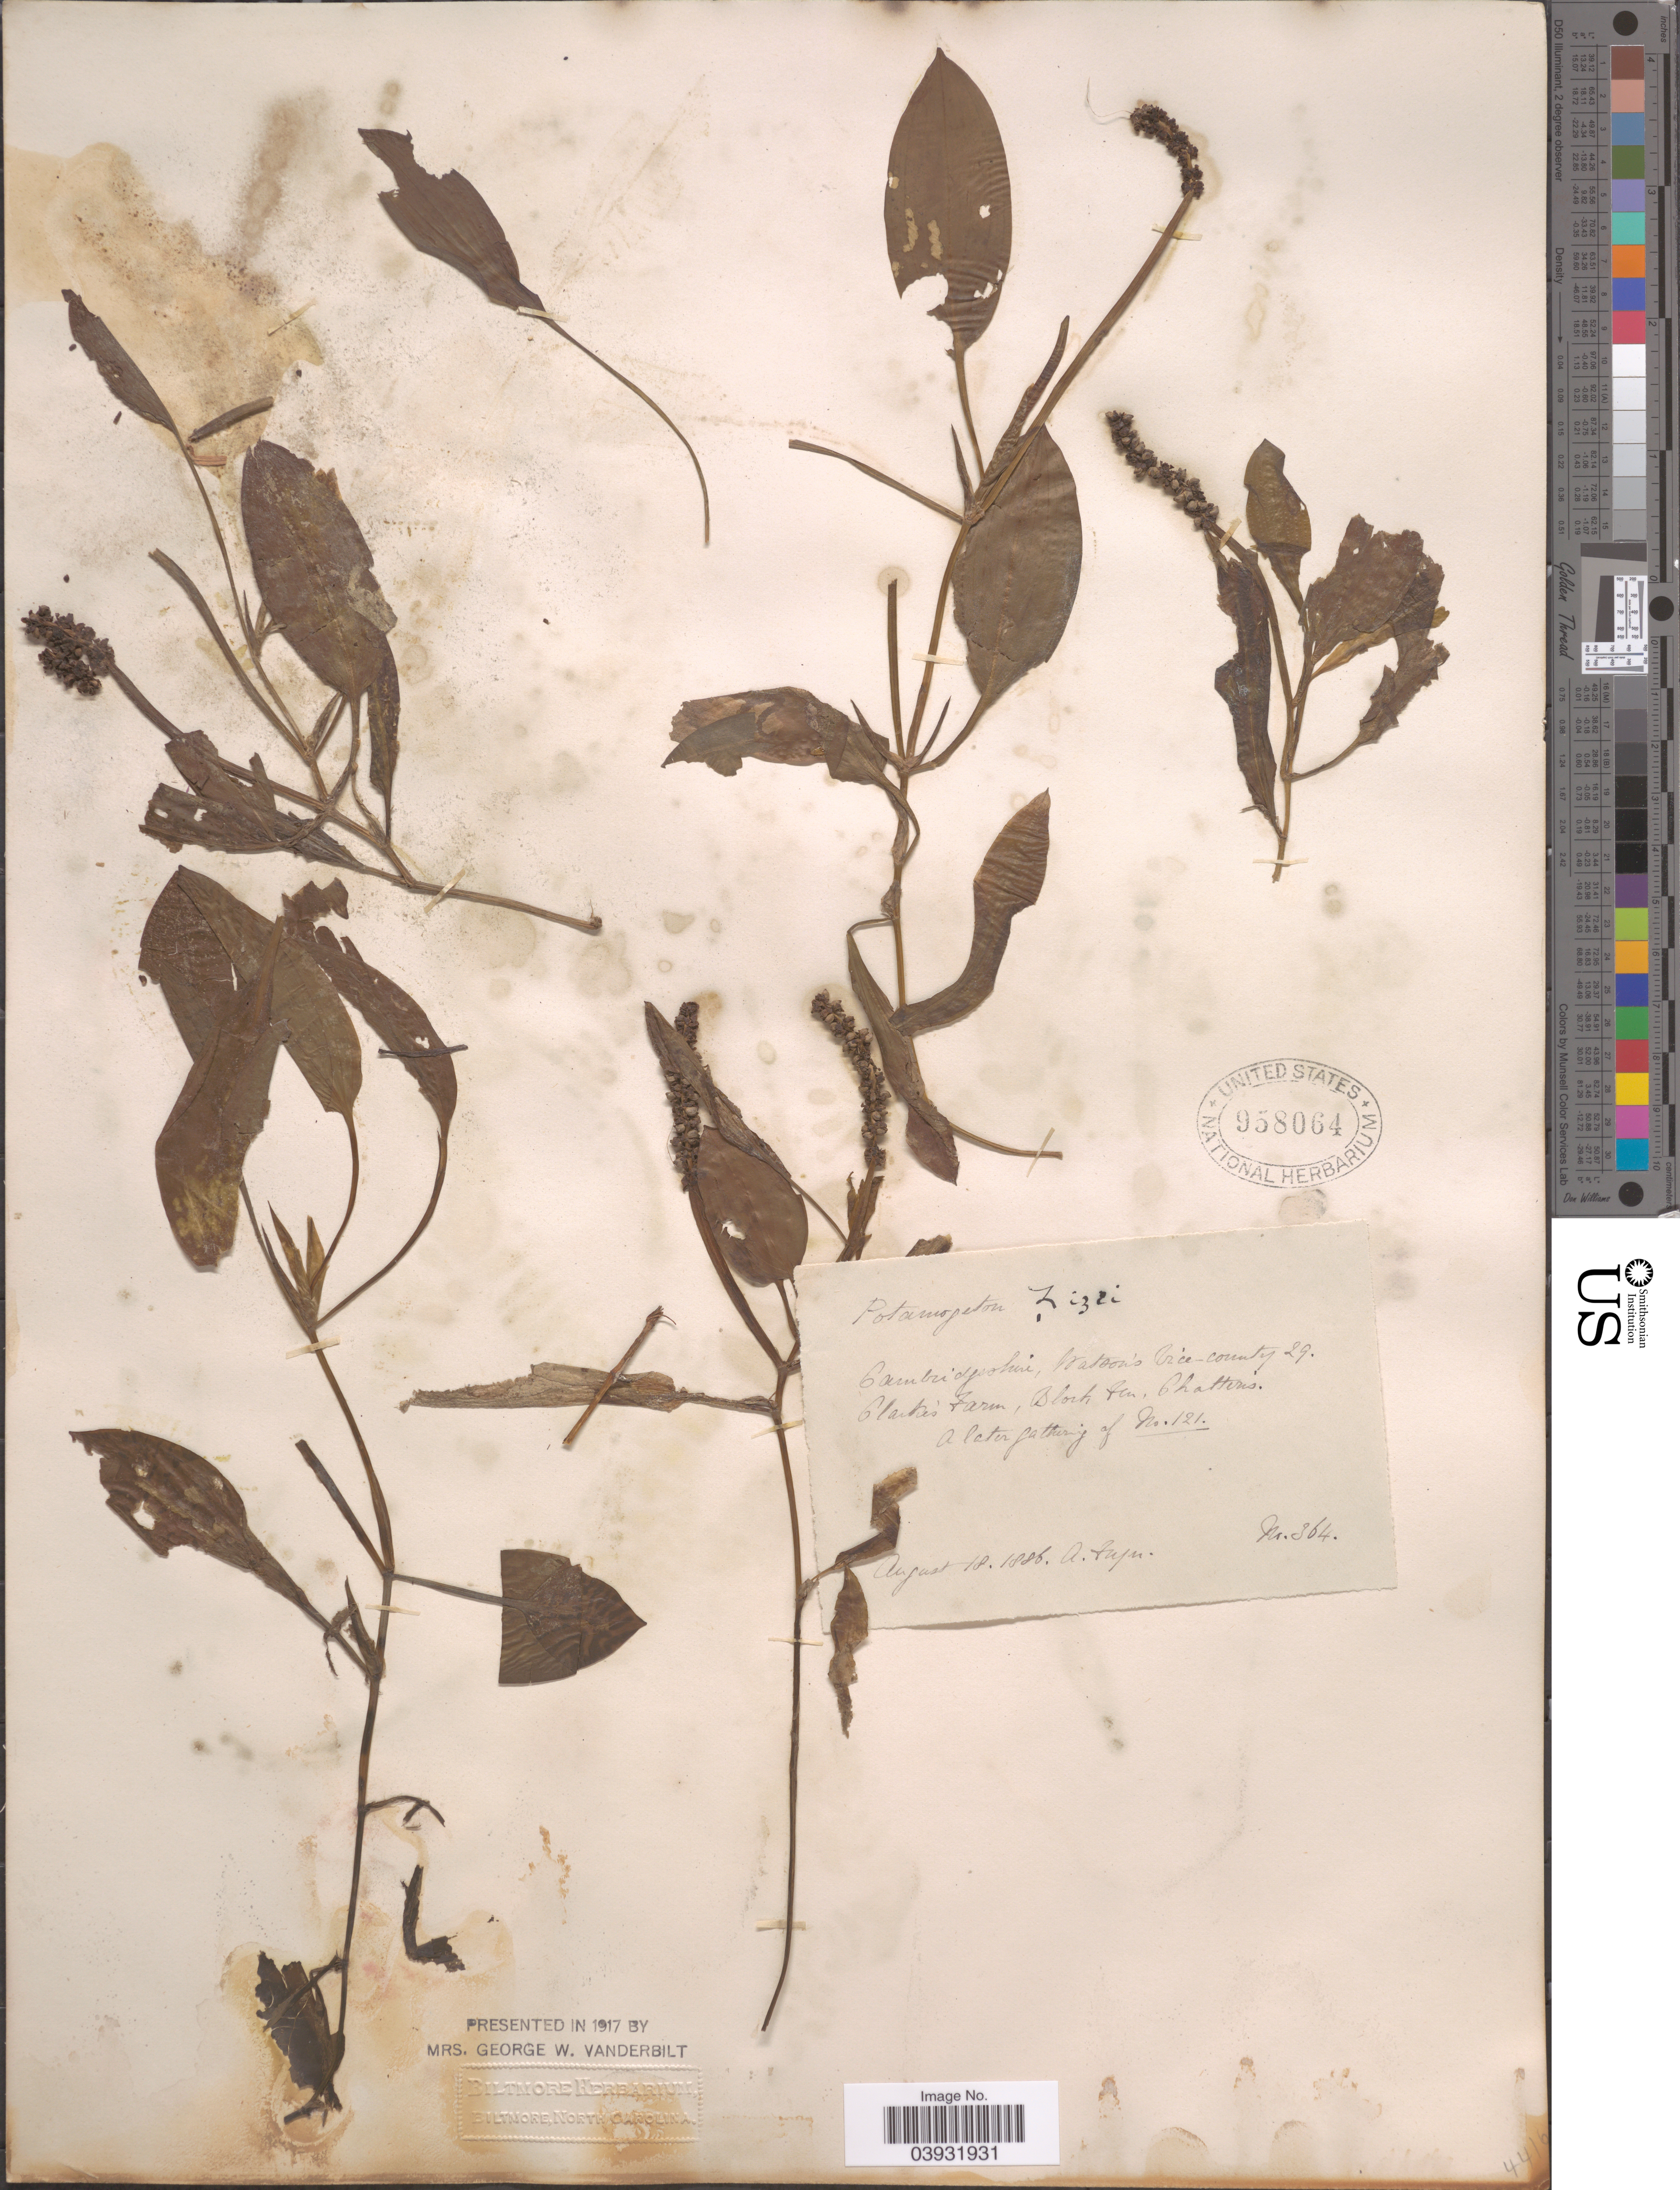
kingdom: Plantae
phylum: Tracheophyta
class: Liliopsida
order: Alismatales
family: Potamogetonaceae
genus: Potamogeton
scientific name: Potamogeton alpinus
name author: Balb.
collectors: A. Fryer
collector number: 364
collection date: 1886-08-18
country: United Kingdom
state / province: England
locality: Clartie's Farm, Block Fen. Chatteris.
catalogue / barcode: US 958064